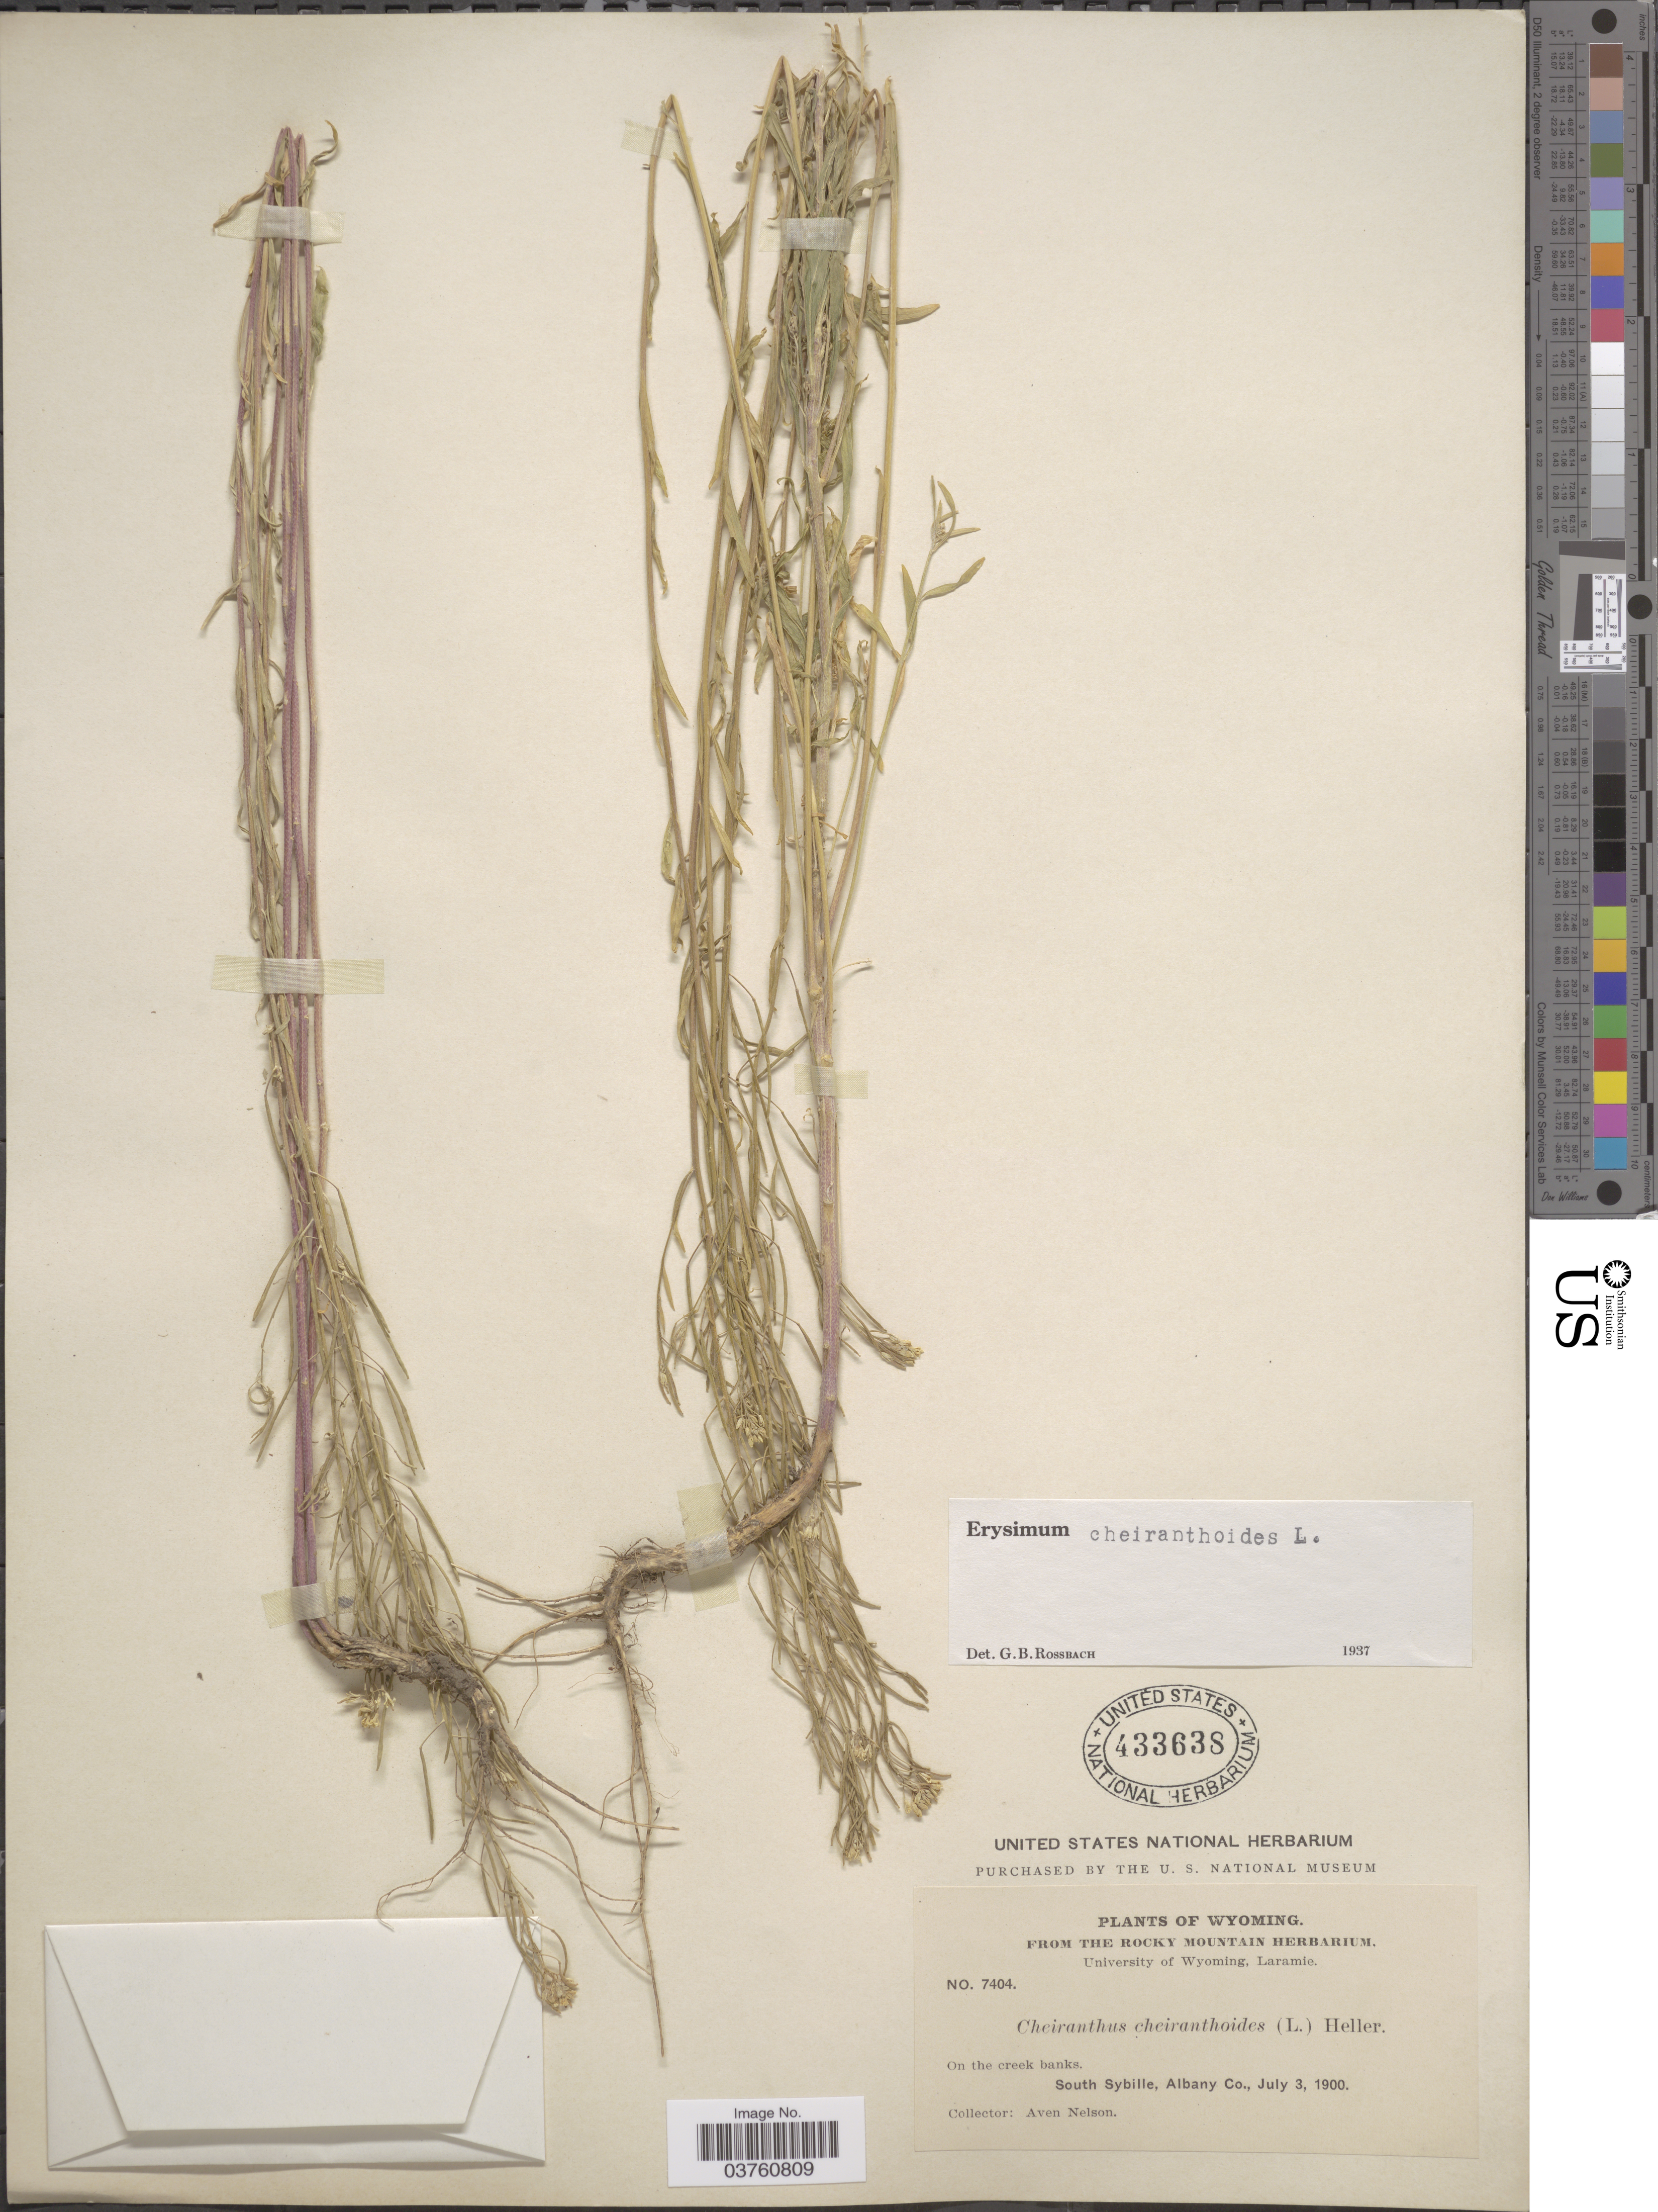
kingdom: Plantae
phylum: Tracheophyta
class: Magnoliopsida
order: Brassicales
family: Brassicaceae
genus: Erysimum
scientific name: Erysimum cheiranthoides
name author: L.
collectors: A. Nelson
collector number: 7404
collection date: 1900-07-03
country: United States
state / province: Wyoming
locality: On the creek banks. South Sybille, Albany Co.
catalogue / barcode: US 433638